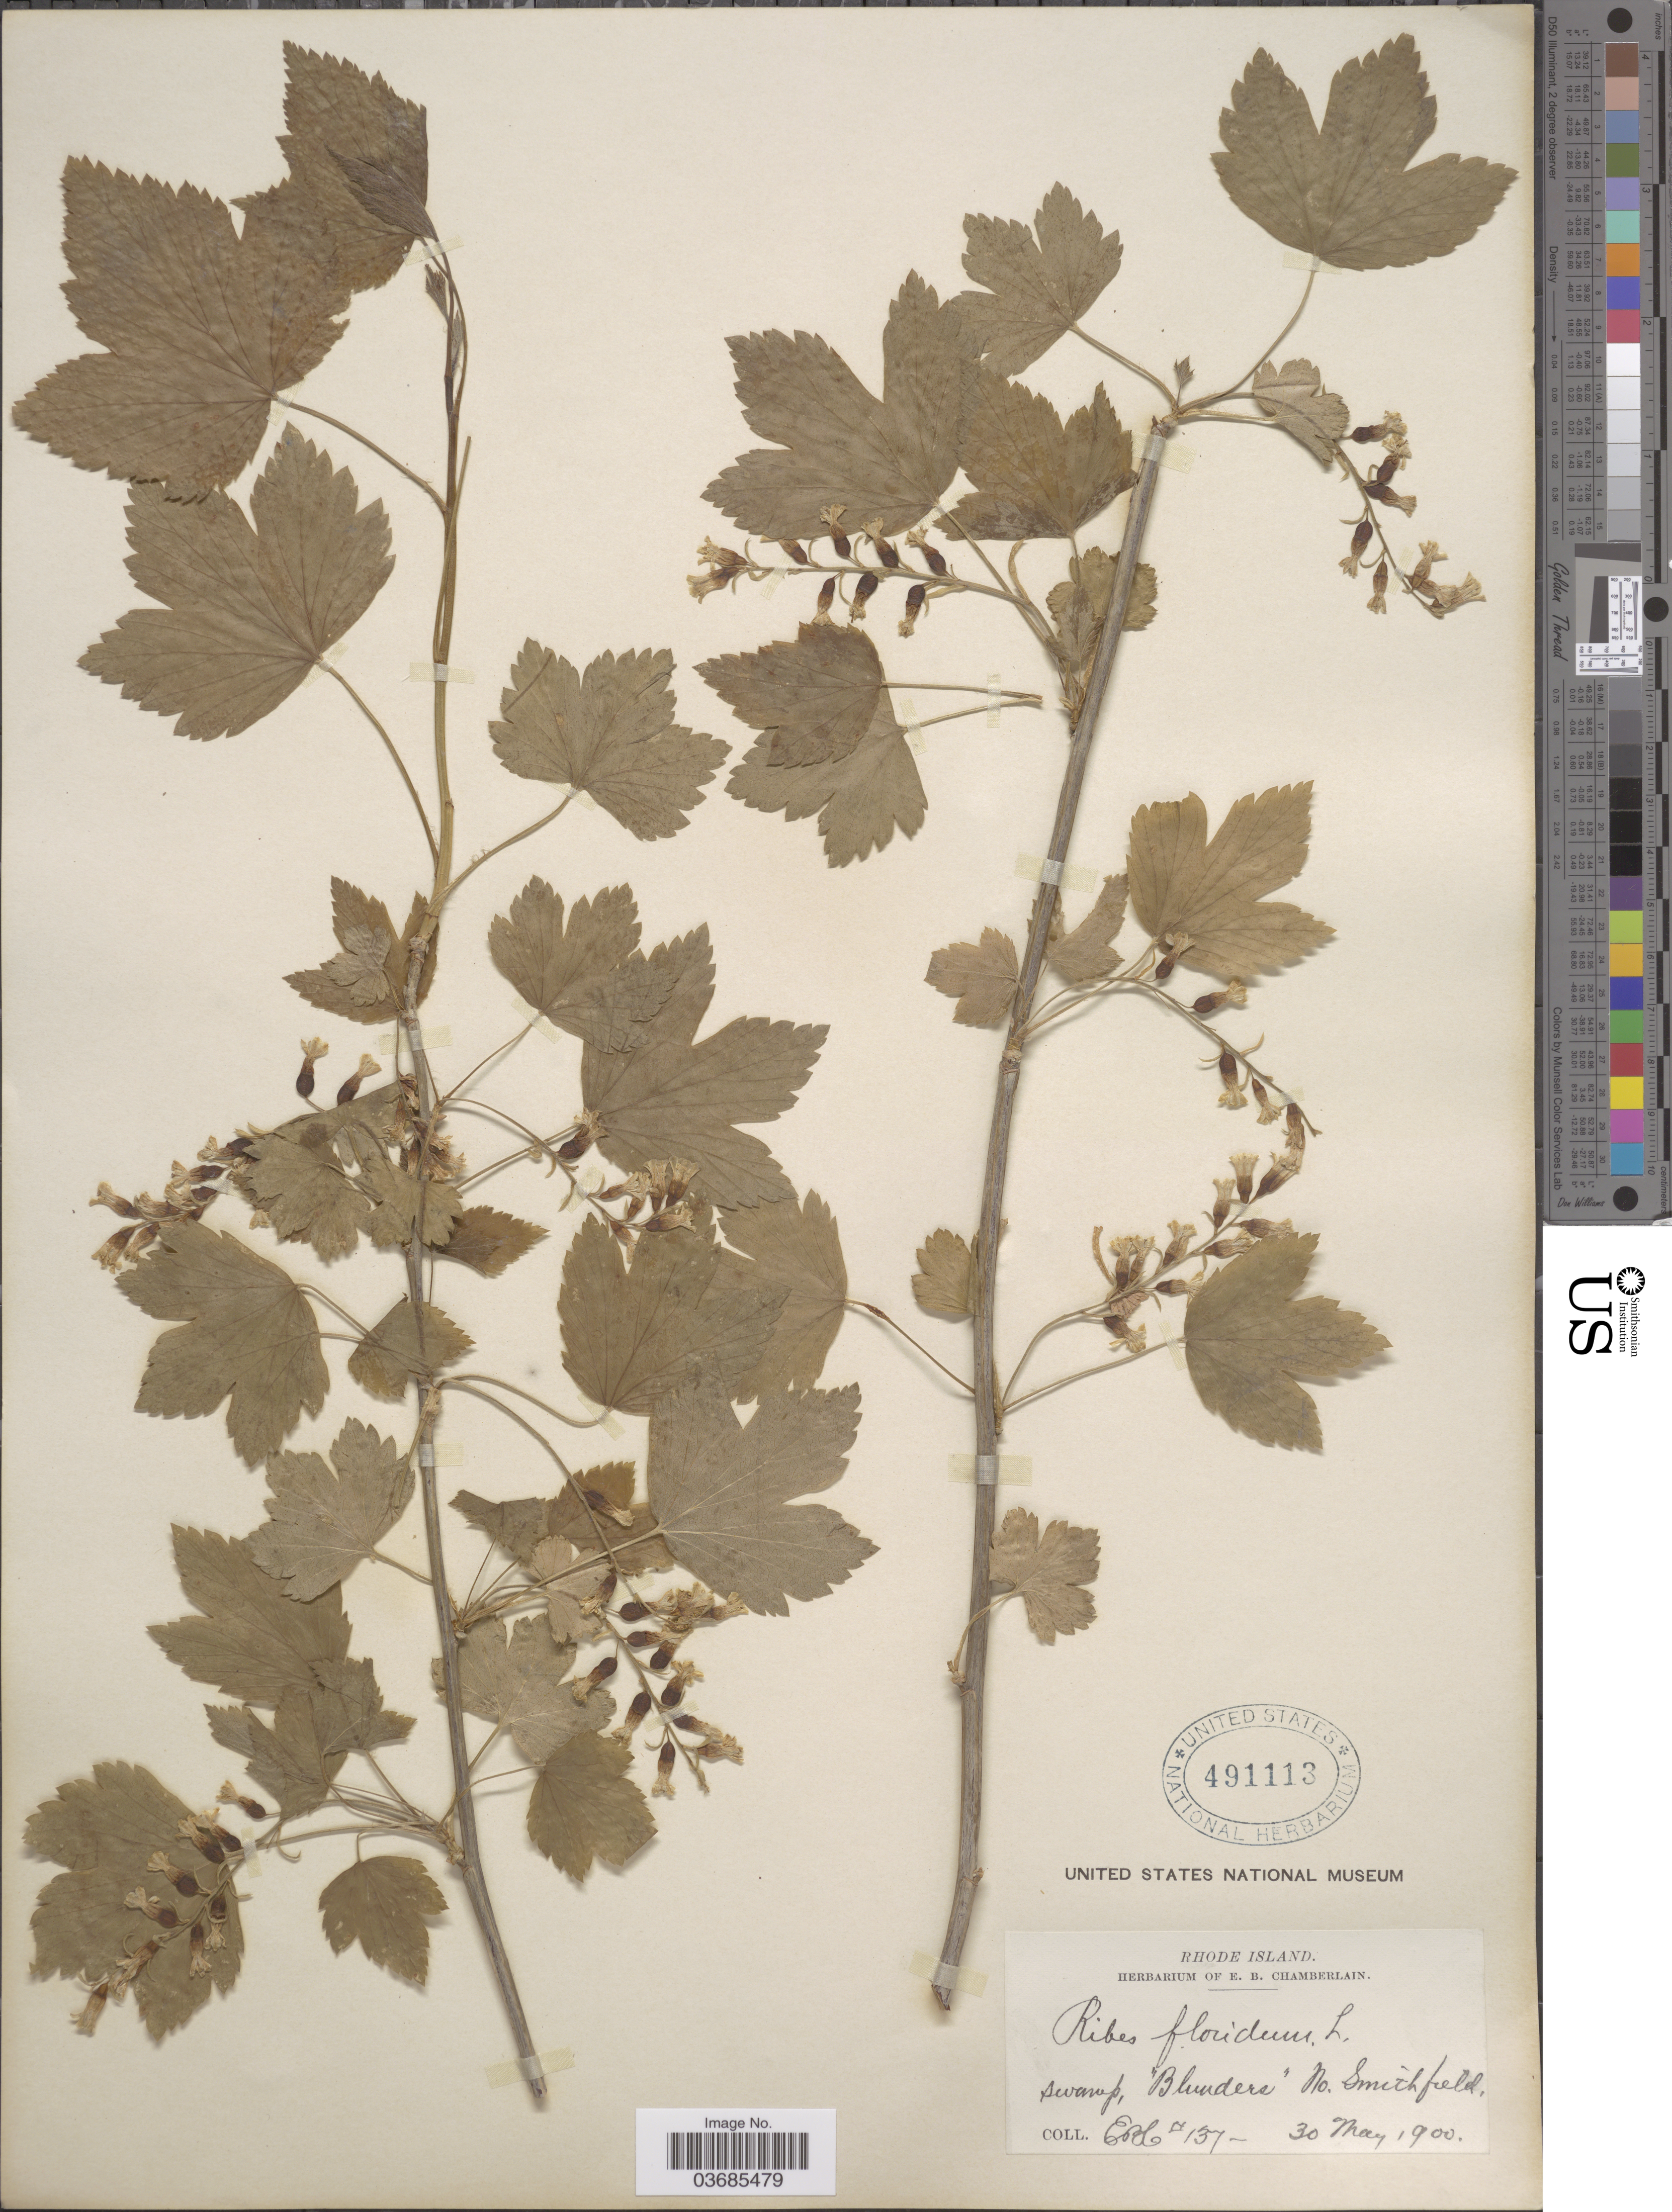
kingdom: Plantae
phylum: Tracheophyta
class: Magnoliopsida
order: Saxifragales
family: Grossulariaceae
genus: Ribes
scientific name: Ribes americanum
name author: Mill.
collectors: E. Chamberlain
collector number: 137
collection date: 1900-05-30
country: United States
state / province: Rhode Island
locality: Swamp, "Blunders" No. Smith field.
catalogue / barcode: US 491113